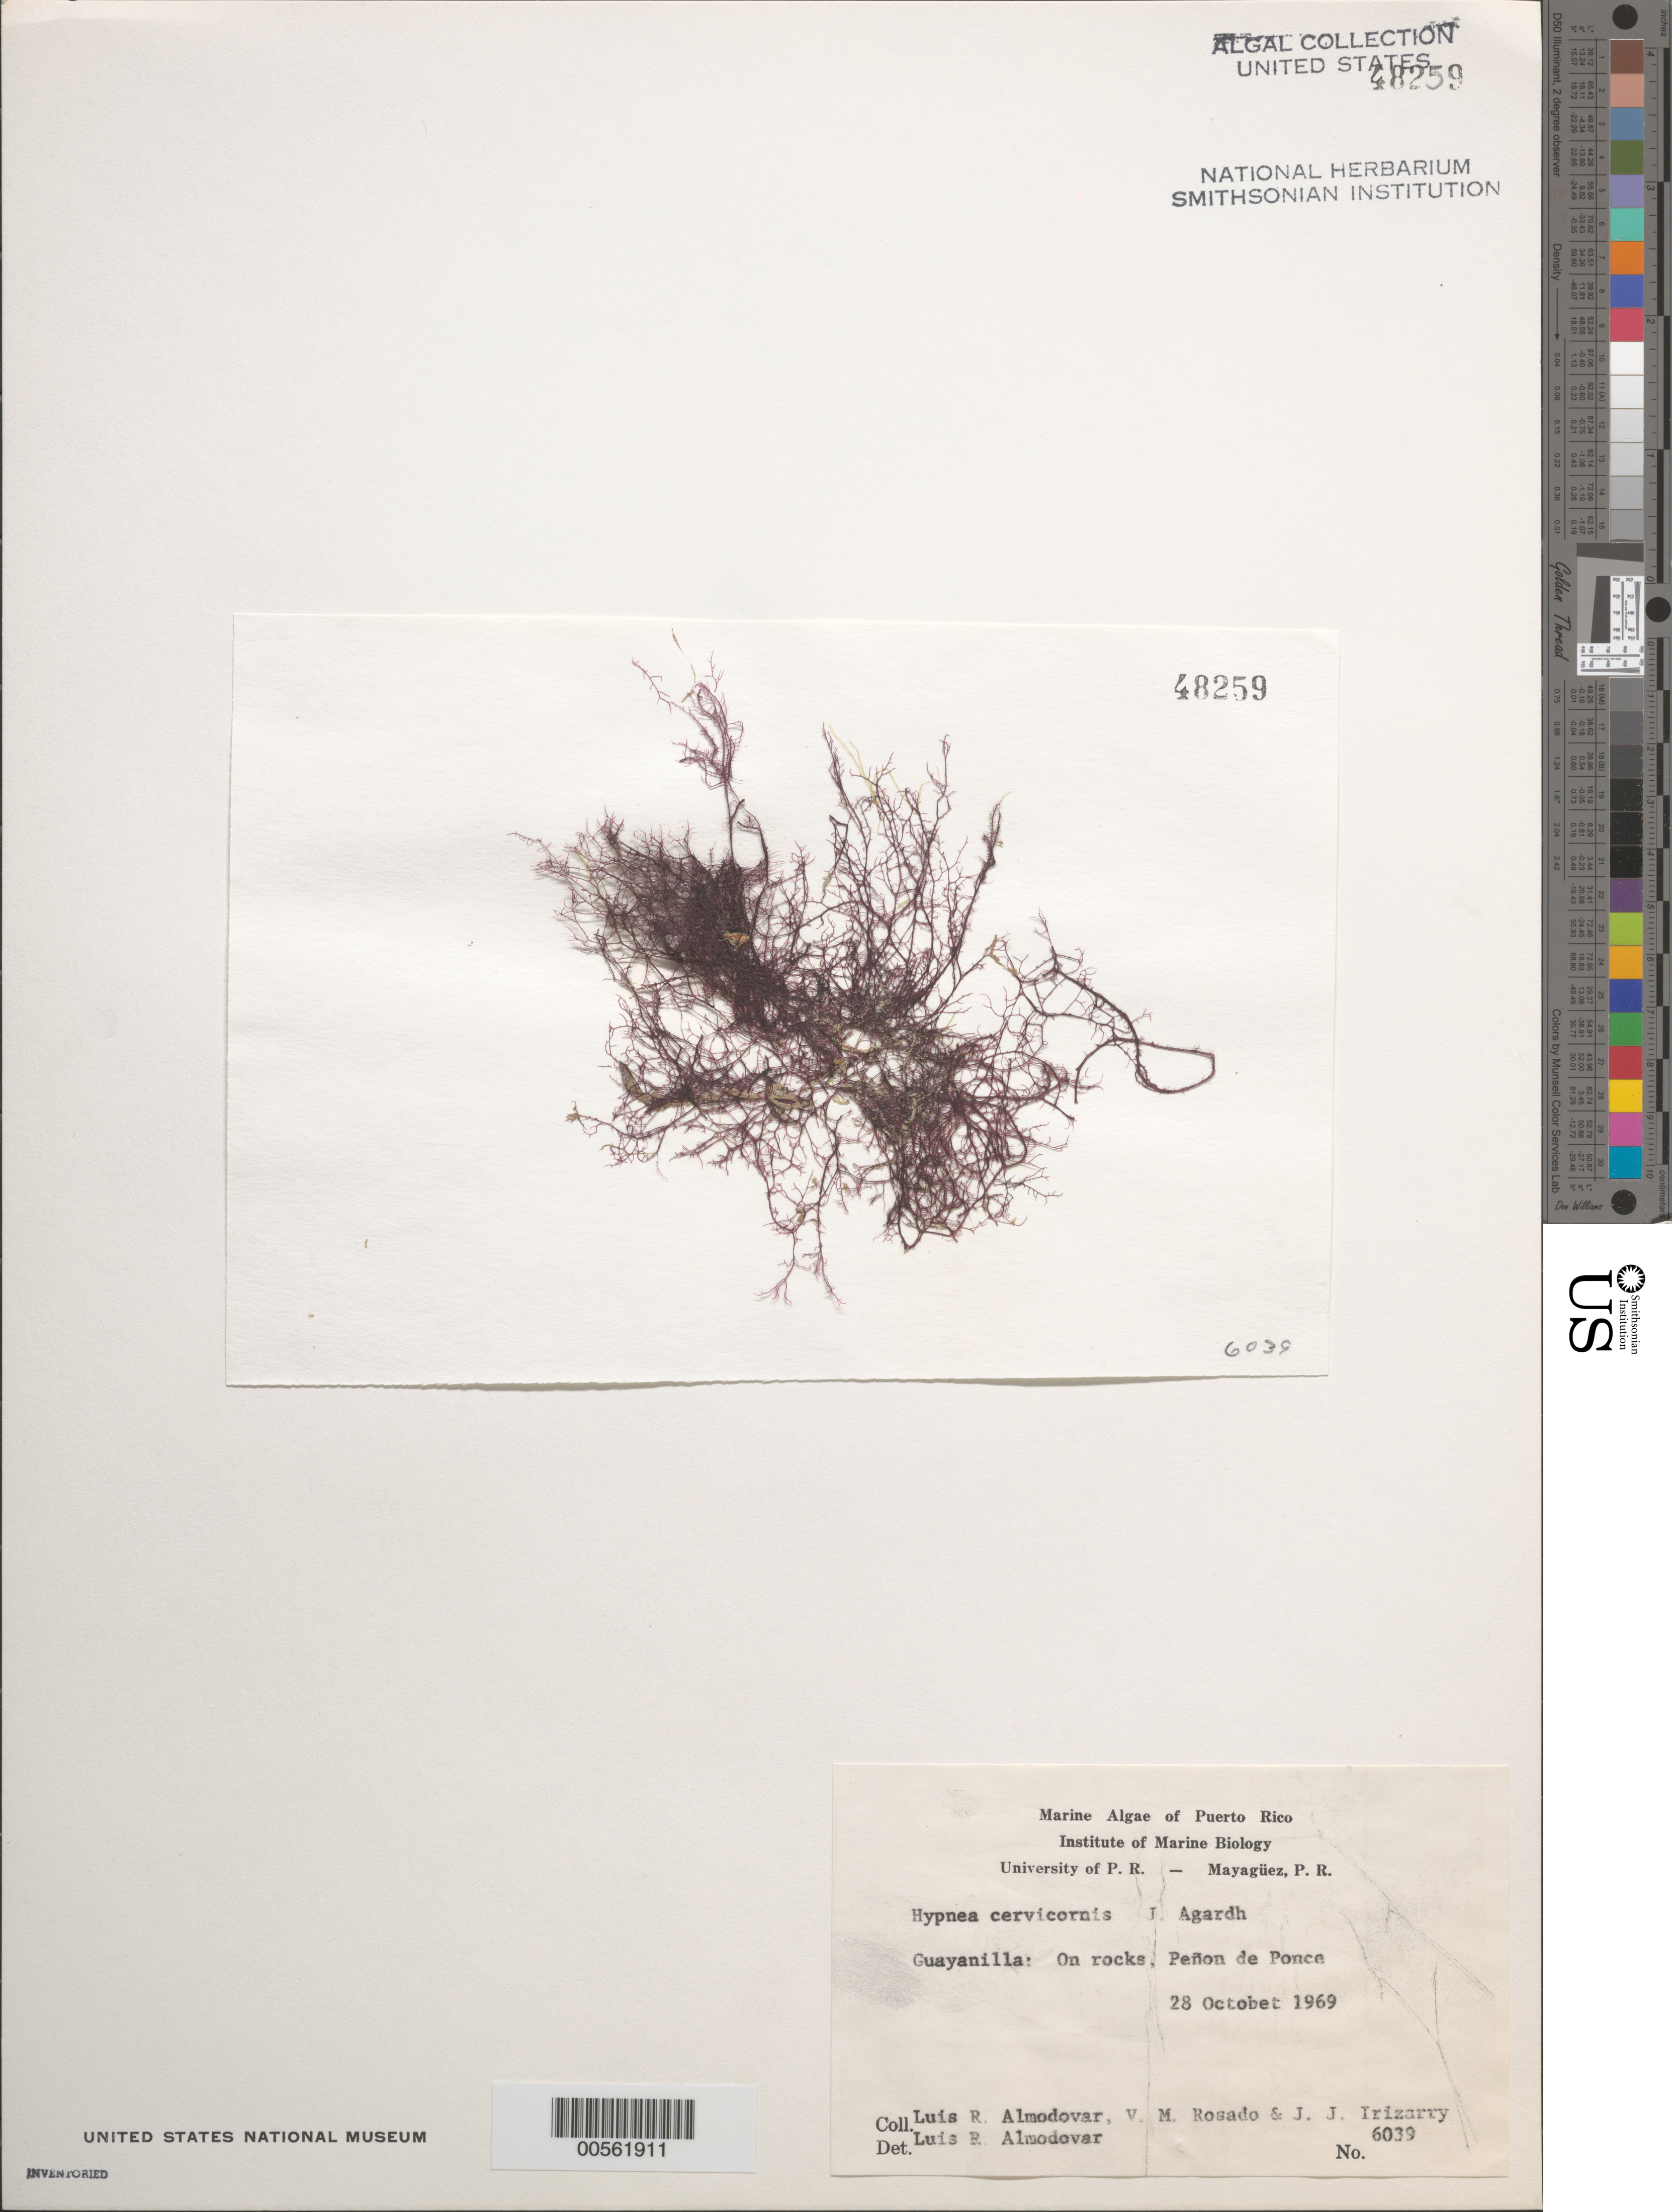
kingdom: Plantae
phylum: Rhodophyta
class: Florideophyceae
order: Gigartinales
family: Cystocloniaceae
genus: Hypnea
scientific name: Hypnea cervicornis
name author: J. Agardh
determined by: Almodovar, L. R.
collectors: L. Almodovar, V. Rosado & J. Irizarry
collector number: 6039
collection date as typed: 28 Oct 1969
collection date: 1969-10-28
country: Puerto Rico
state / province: Guayanilla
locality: Penon de ponce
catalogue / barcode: US 48259